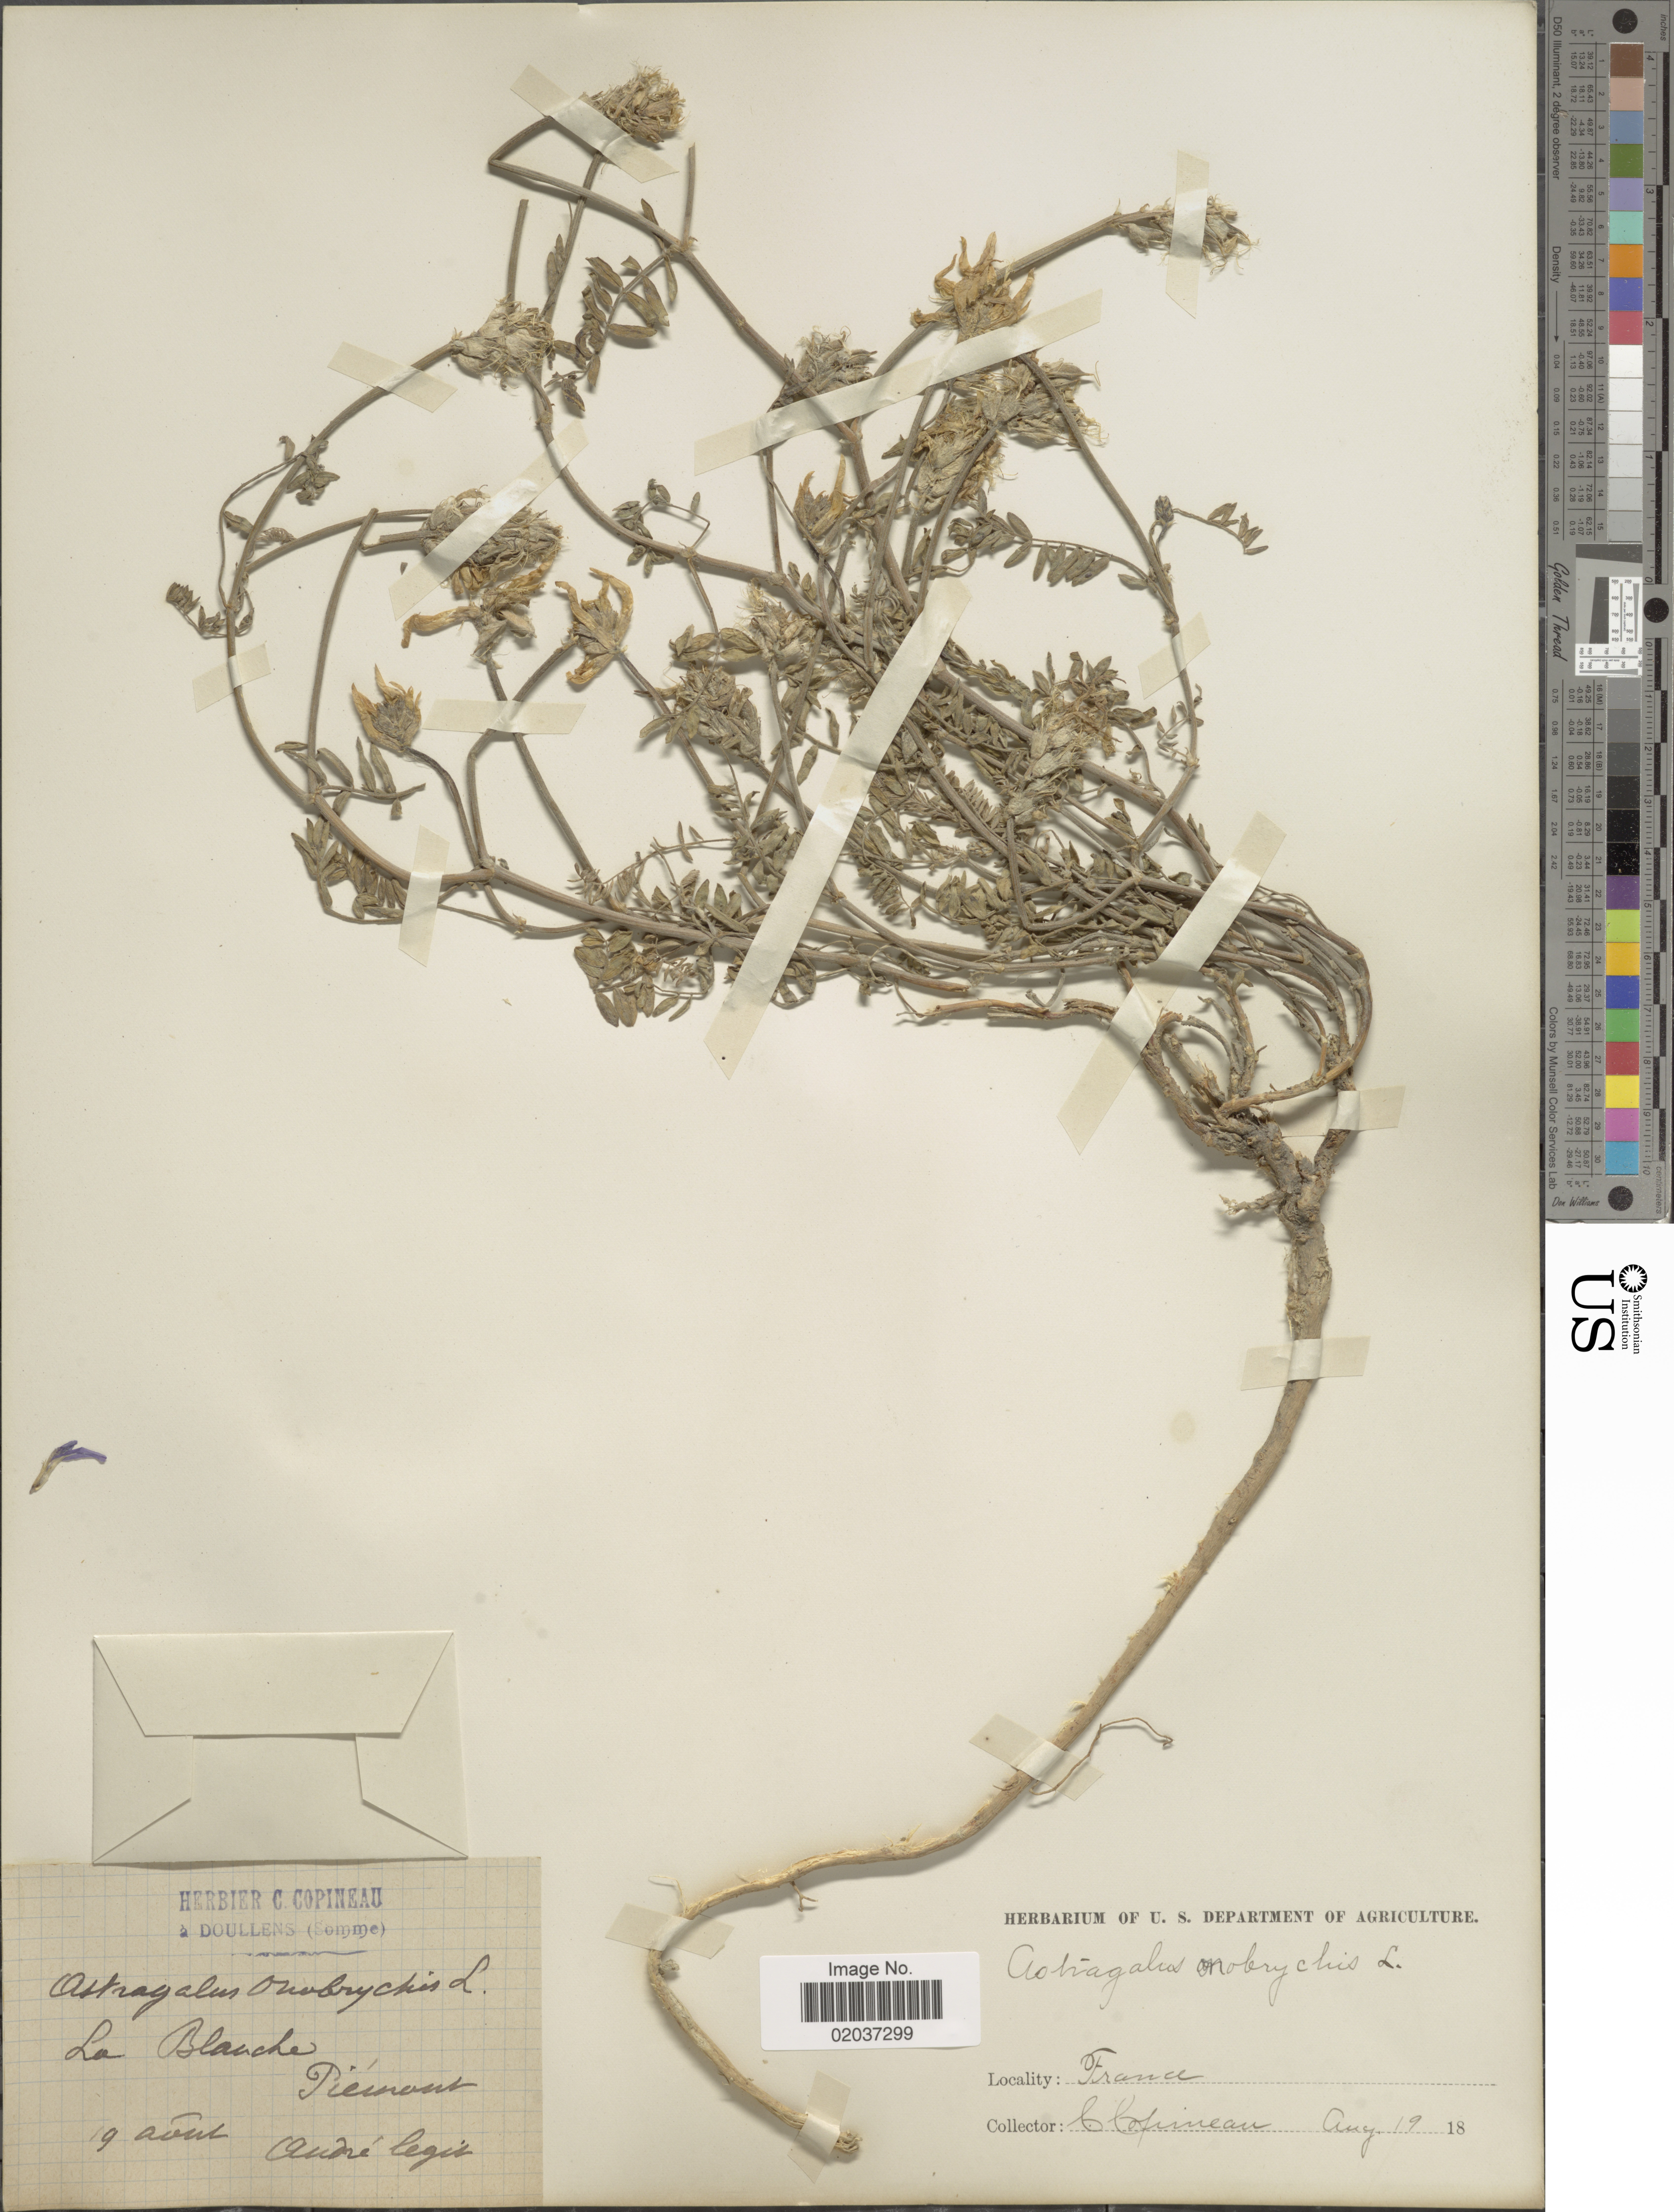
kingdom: Plantae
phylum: Tracheophyta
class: Magnoliopsida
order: Fabales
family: Fabaceae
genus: Astragalus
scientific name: Astragalus onobrychis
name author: L.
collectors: C. Copineau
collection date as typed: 18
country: France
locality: La Blanche, Piemont